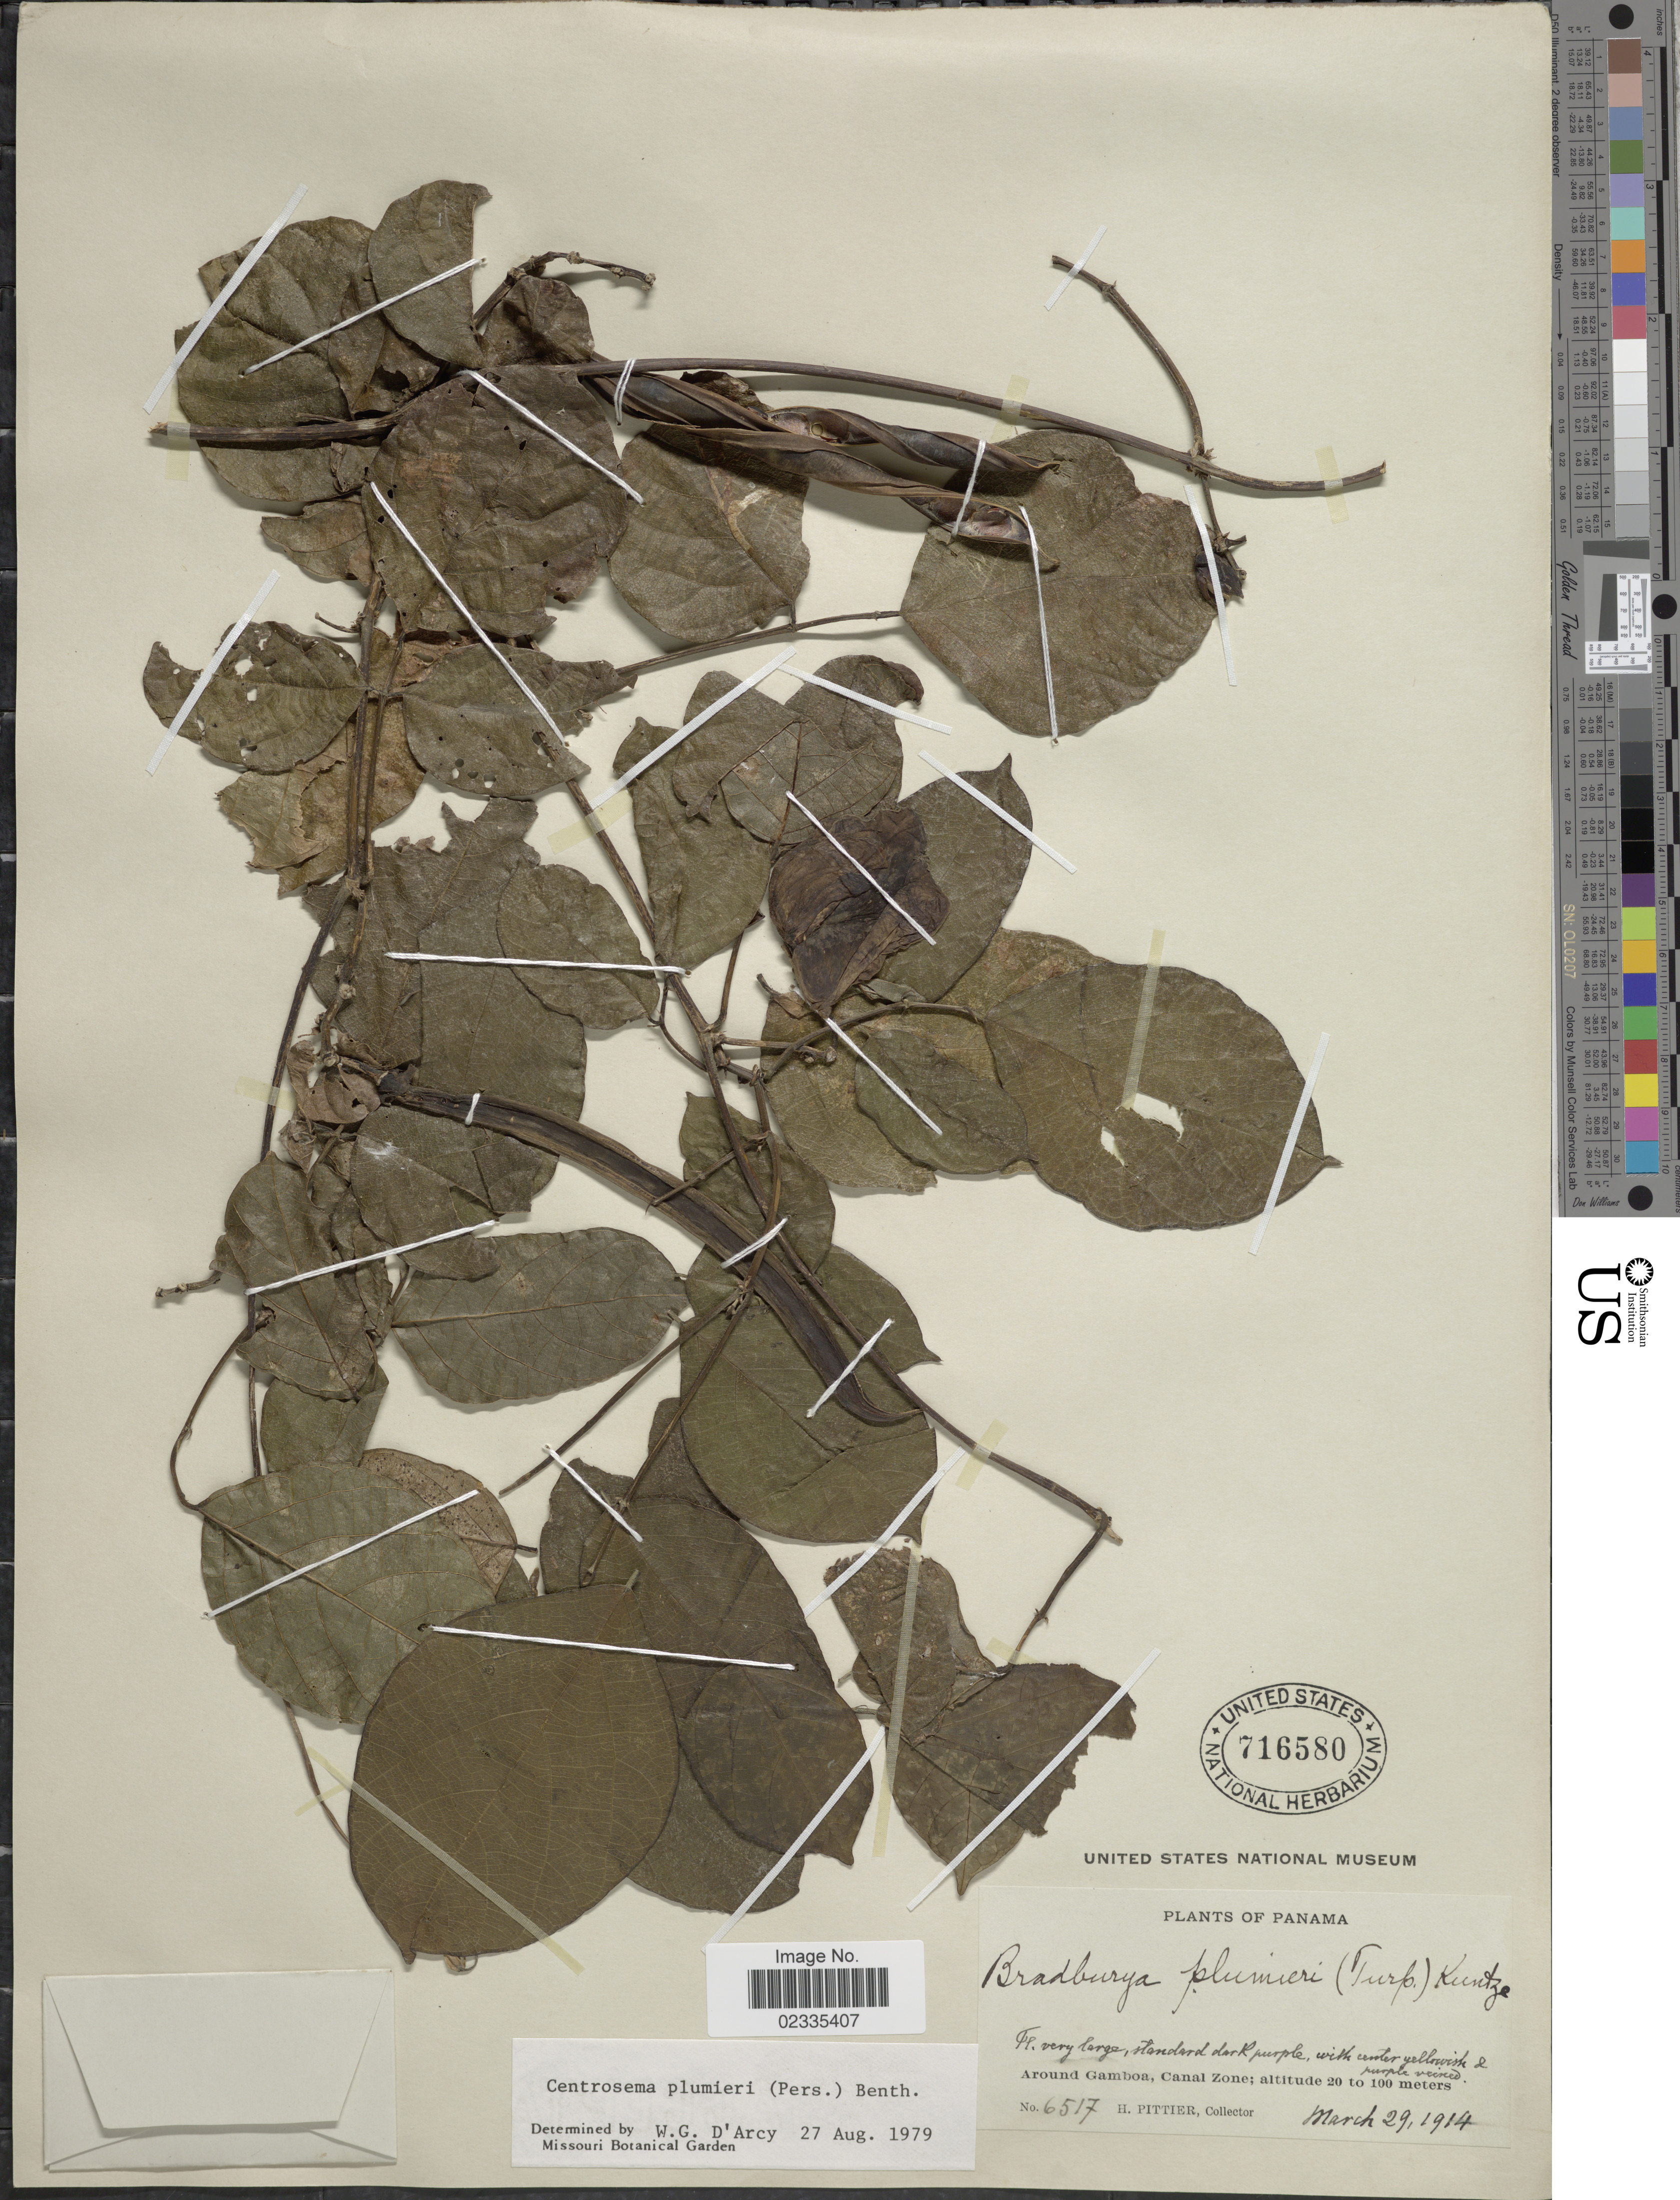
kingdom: Plantae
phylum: Tracheophyta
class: Magnoliopsida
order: Fabales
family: Fabaceae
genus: Centrosema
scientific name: Centrosema plumieri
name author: (Turpin ex Pers.) Benth.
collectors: H. F. Pittier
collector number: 6517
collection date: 1914-03-29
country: Panama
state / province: Colón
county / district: Canal Zone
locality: Around Gamboa, Canal Zone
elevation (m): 20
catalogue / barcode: US 716580